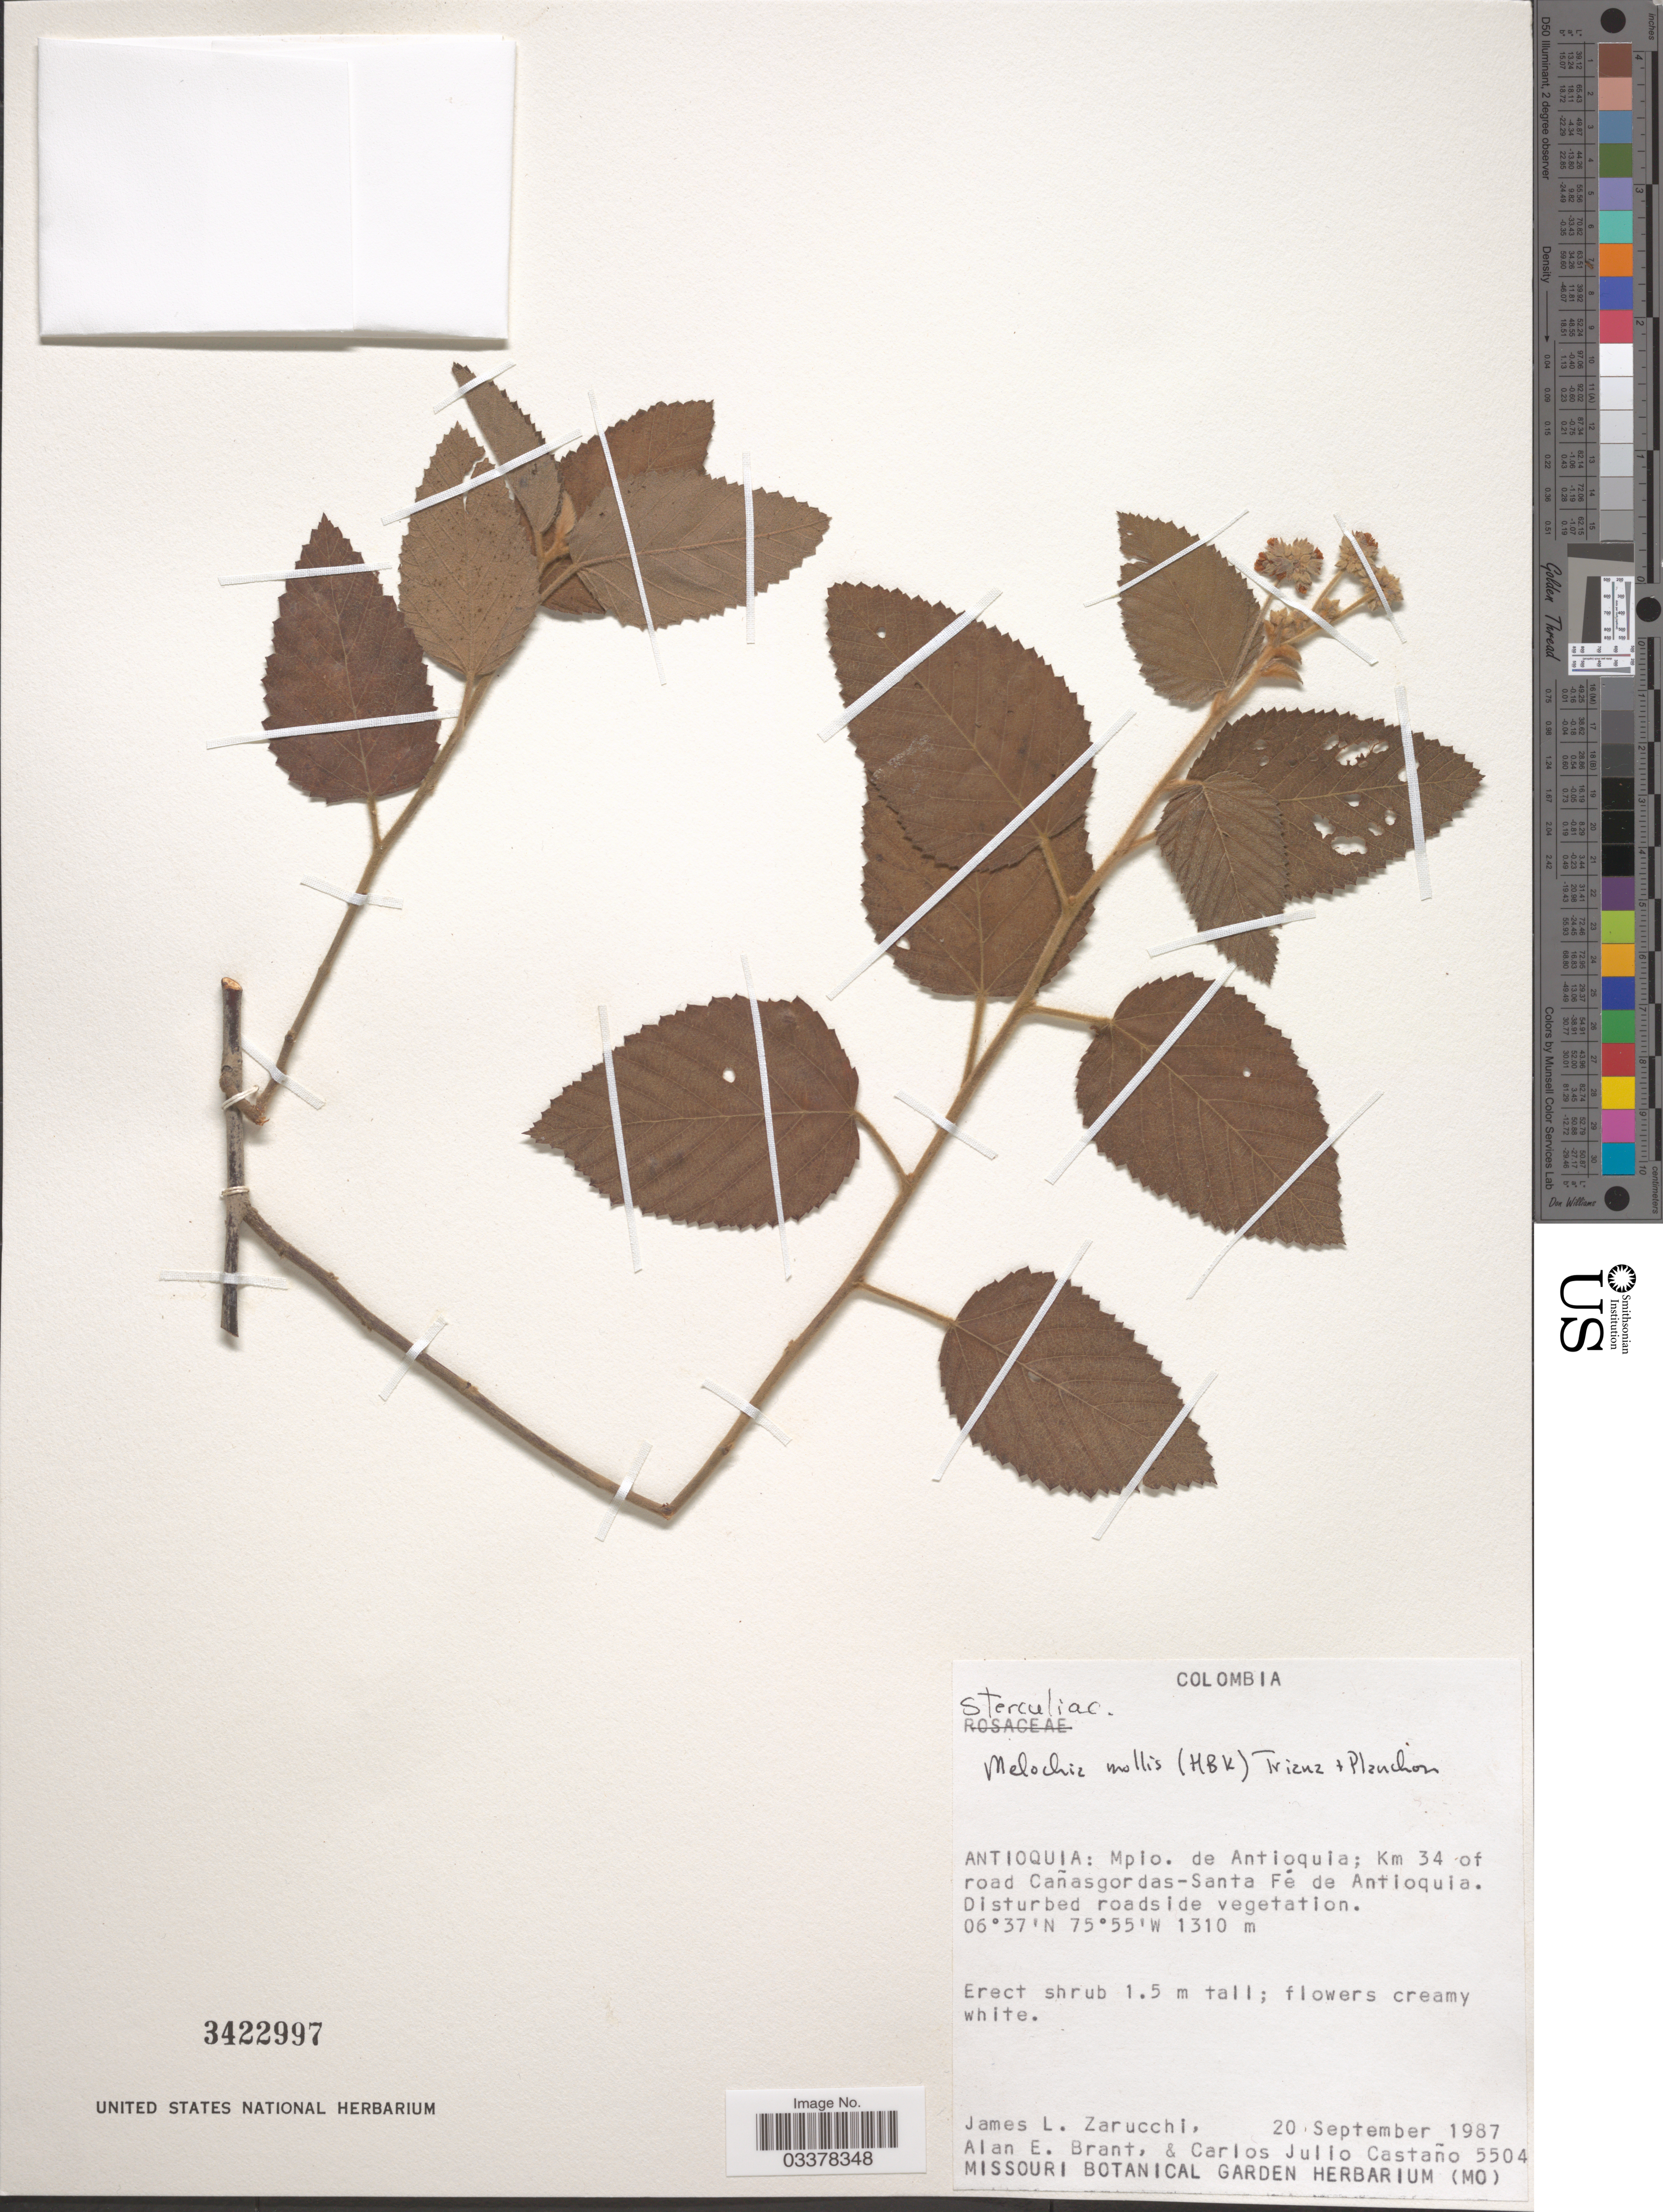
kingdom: Plantae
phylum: Tracheophyta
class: Magnoliopsida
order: Malvales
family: Malvaceae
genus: Melochia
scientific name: Melochia mollis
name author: (Kunth) Triana & Planch.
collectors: J. L. Zarucchi, A. Brant & C. Castaño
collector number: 5504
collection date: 1987-09-20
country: Colombia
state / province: Antioquia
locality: Mpio. de Antioquia; Km 34 of road Cañasgordas-Santa Fé de Antioquia.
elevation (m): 1310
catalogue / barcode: US 3522997